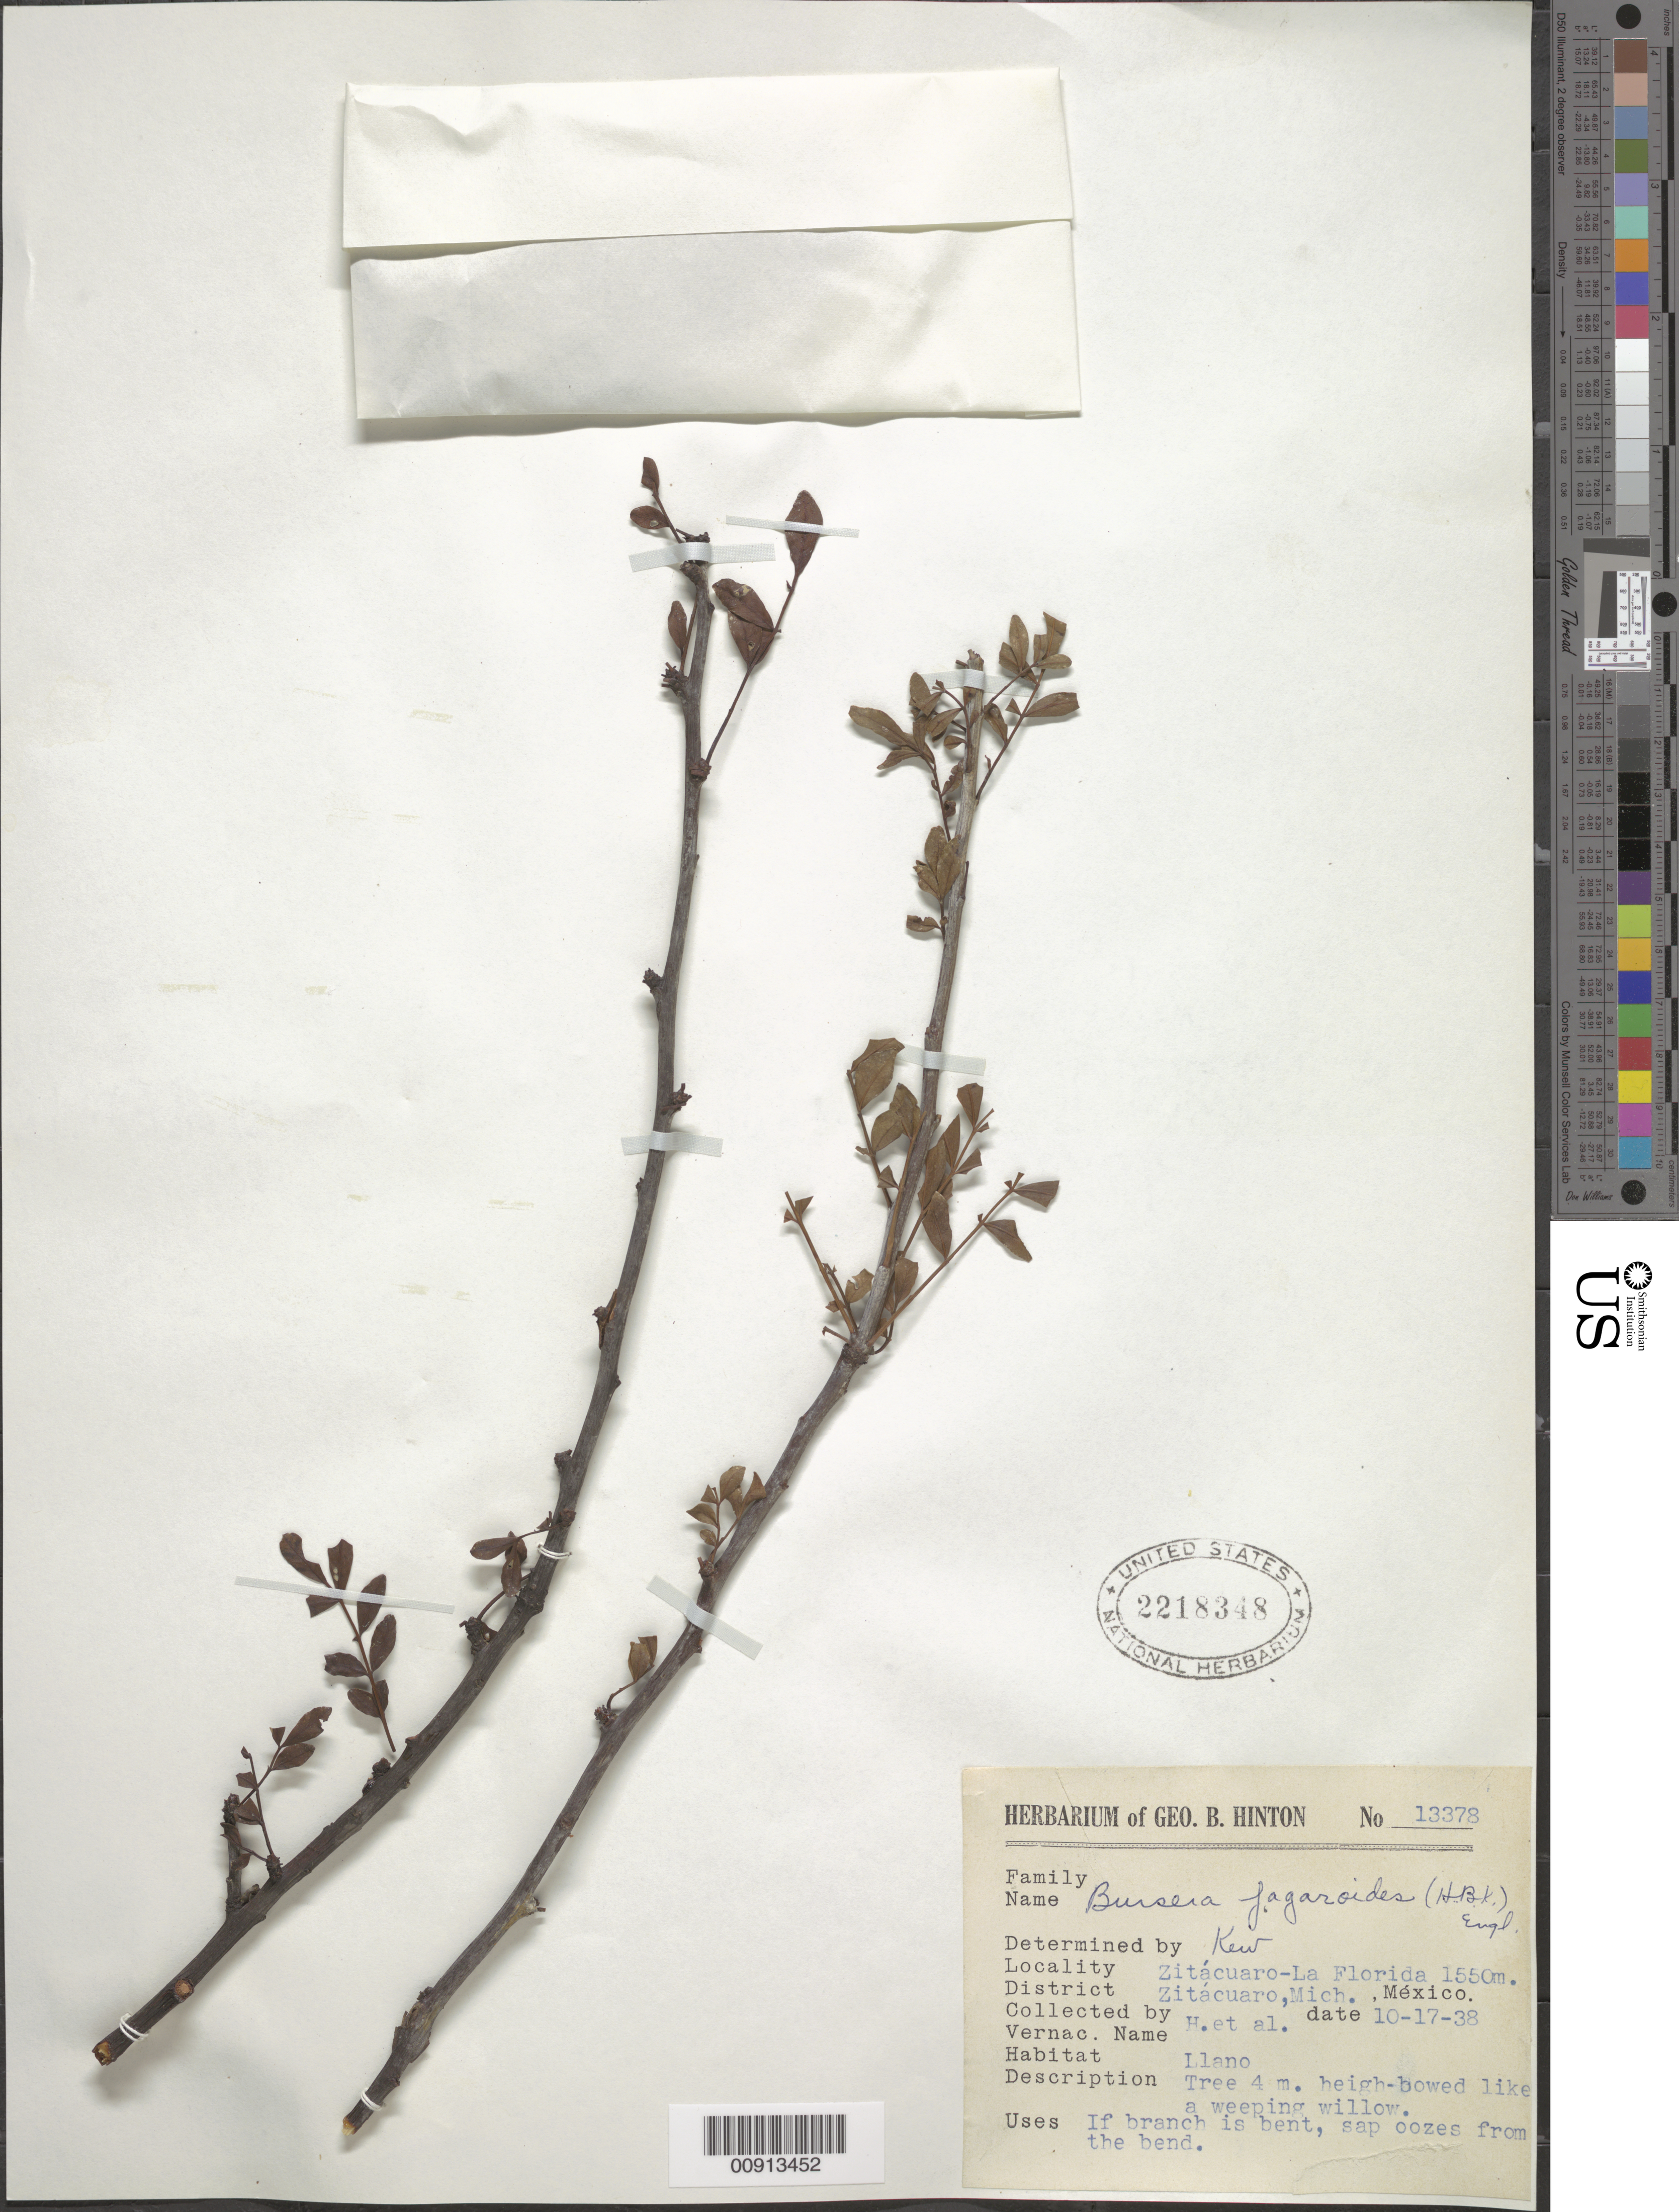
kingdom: Plantae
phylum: Tracheophyta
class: Magnoliopsida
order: Sapindales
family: Burseraceae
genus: Bursera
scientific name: Bursera inaguensis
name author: Britton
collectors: G. B. Hinton & et al.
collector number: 13378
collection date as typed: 17 Oct 1938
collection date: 1938-10-17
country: Mexico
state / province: Michoacán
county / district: Zitácuaro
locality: Zitácuaro - La Florida, District Zitácuaro, Michoacán.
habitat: Llano.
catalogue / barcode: US 2218348